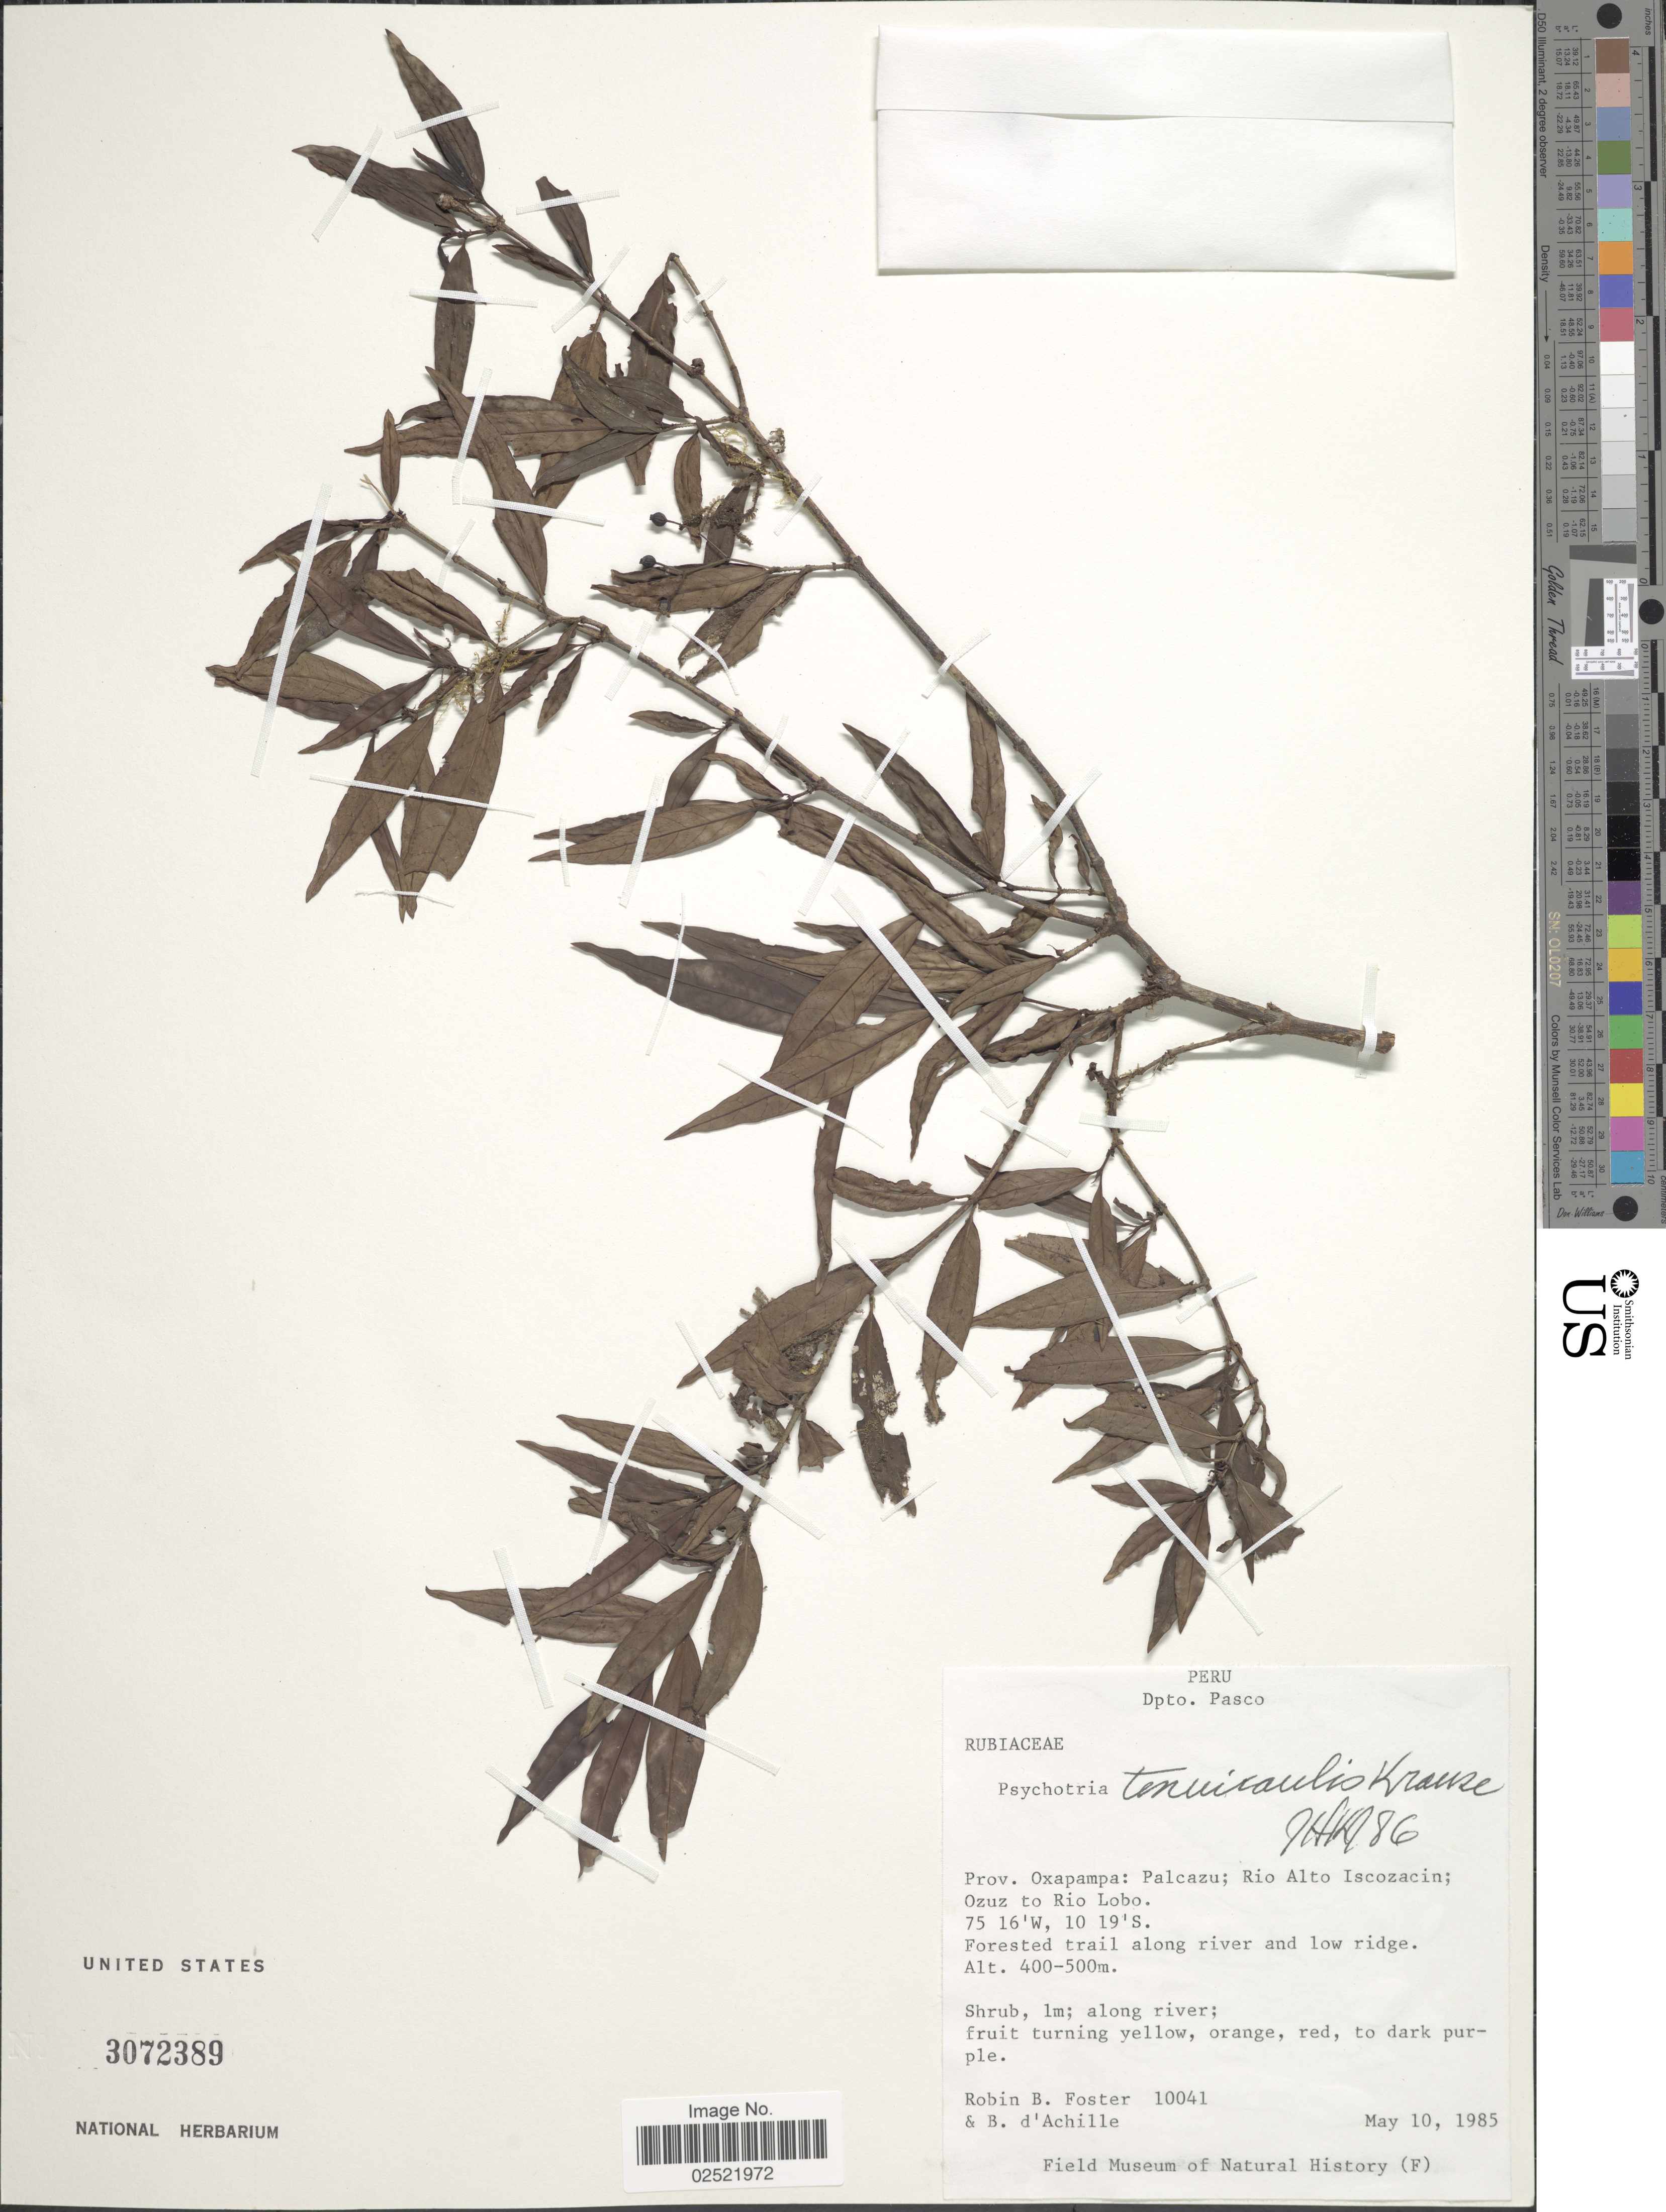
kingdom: Plantae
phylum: Tracheophyta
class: Magnoliopsida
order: Gentianales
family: Rubiaceae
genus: Psychotria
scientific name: Psychotria tenuicaulis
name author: K. Krause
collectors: R. B. Foster & B. d'Achille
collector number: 10041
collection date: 1985-05-10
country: Peru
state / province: Pasco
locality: Prov. Oxapampa, Palcazu, Rio Alto Iscozacin, Ozuz to Rio Lobo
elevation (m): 400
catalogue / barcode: US 3072389